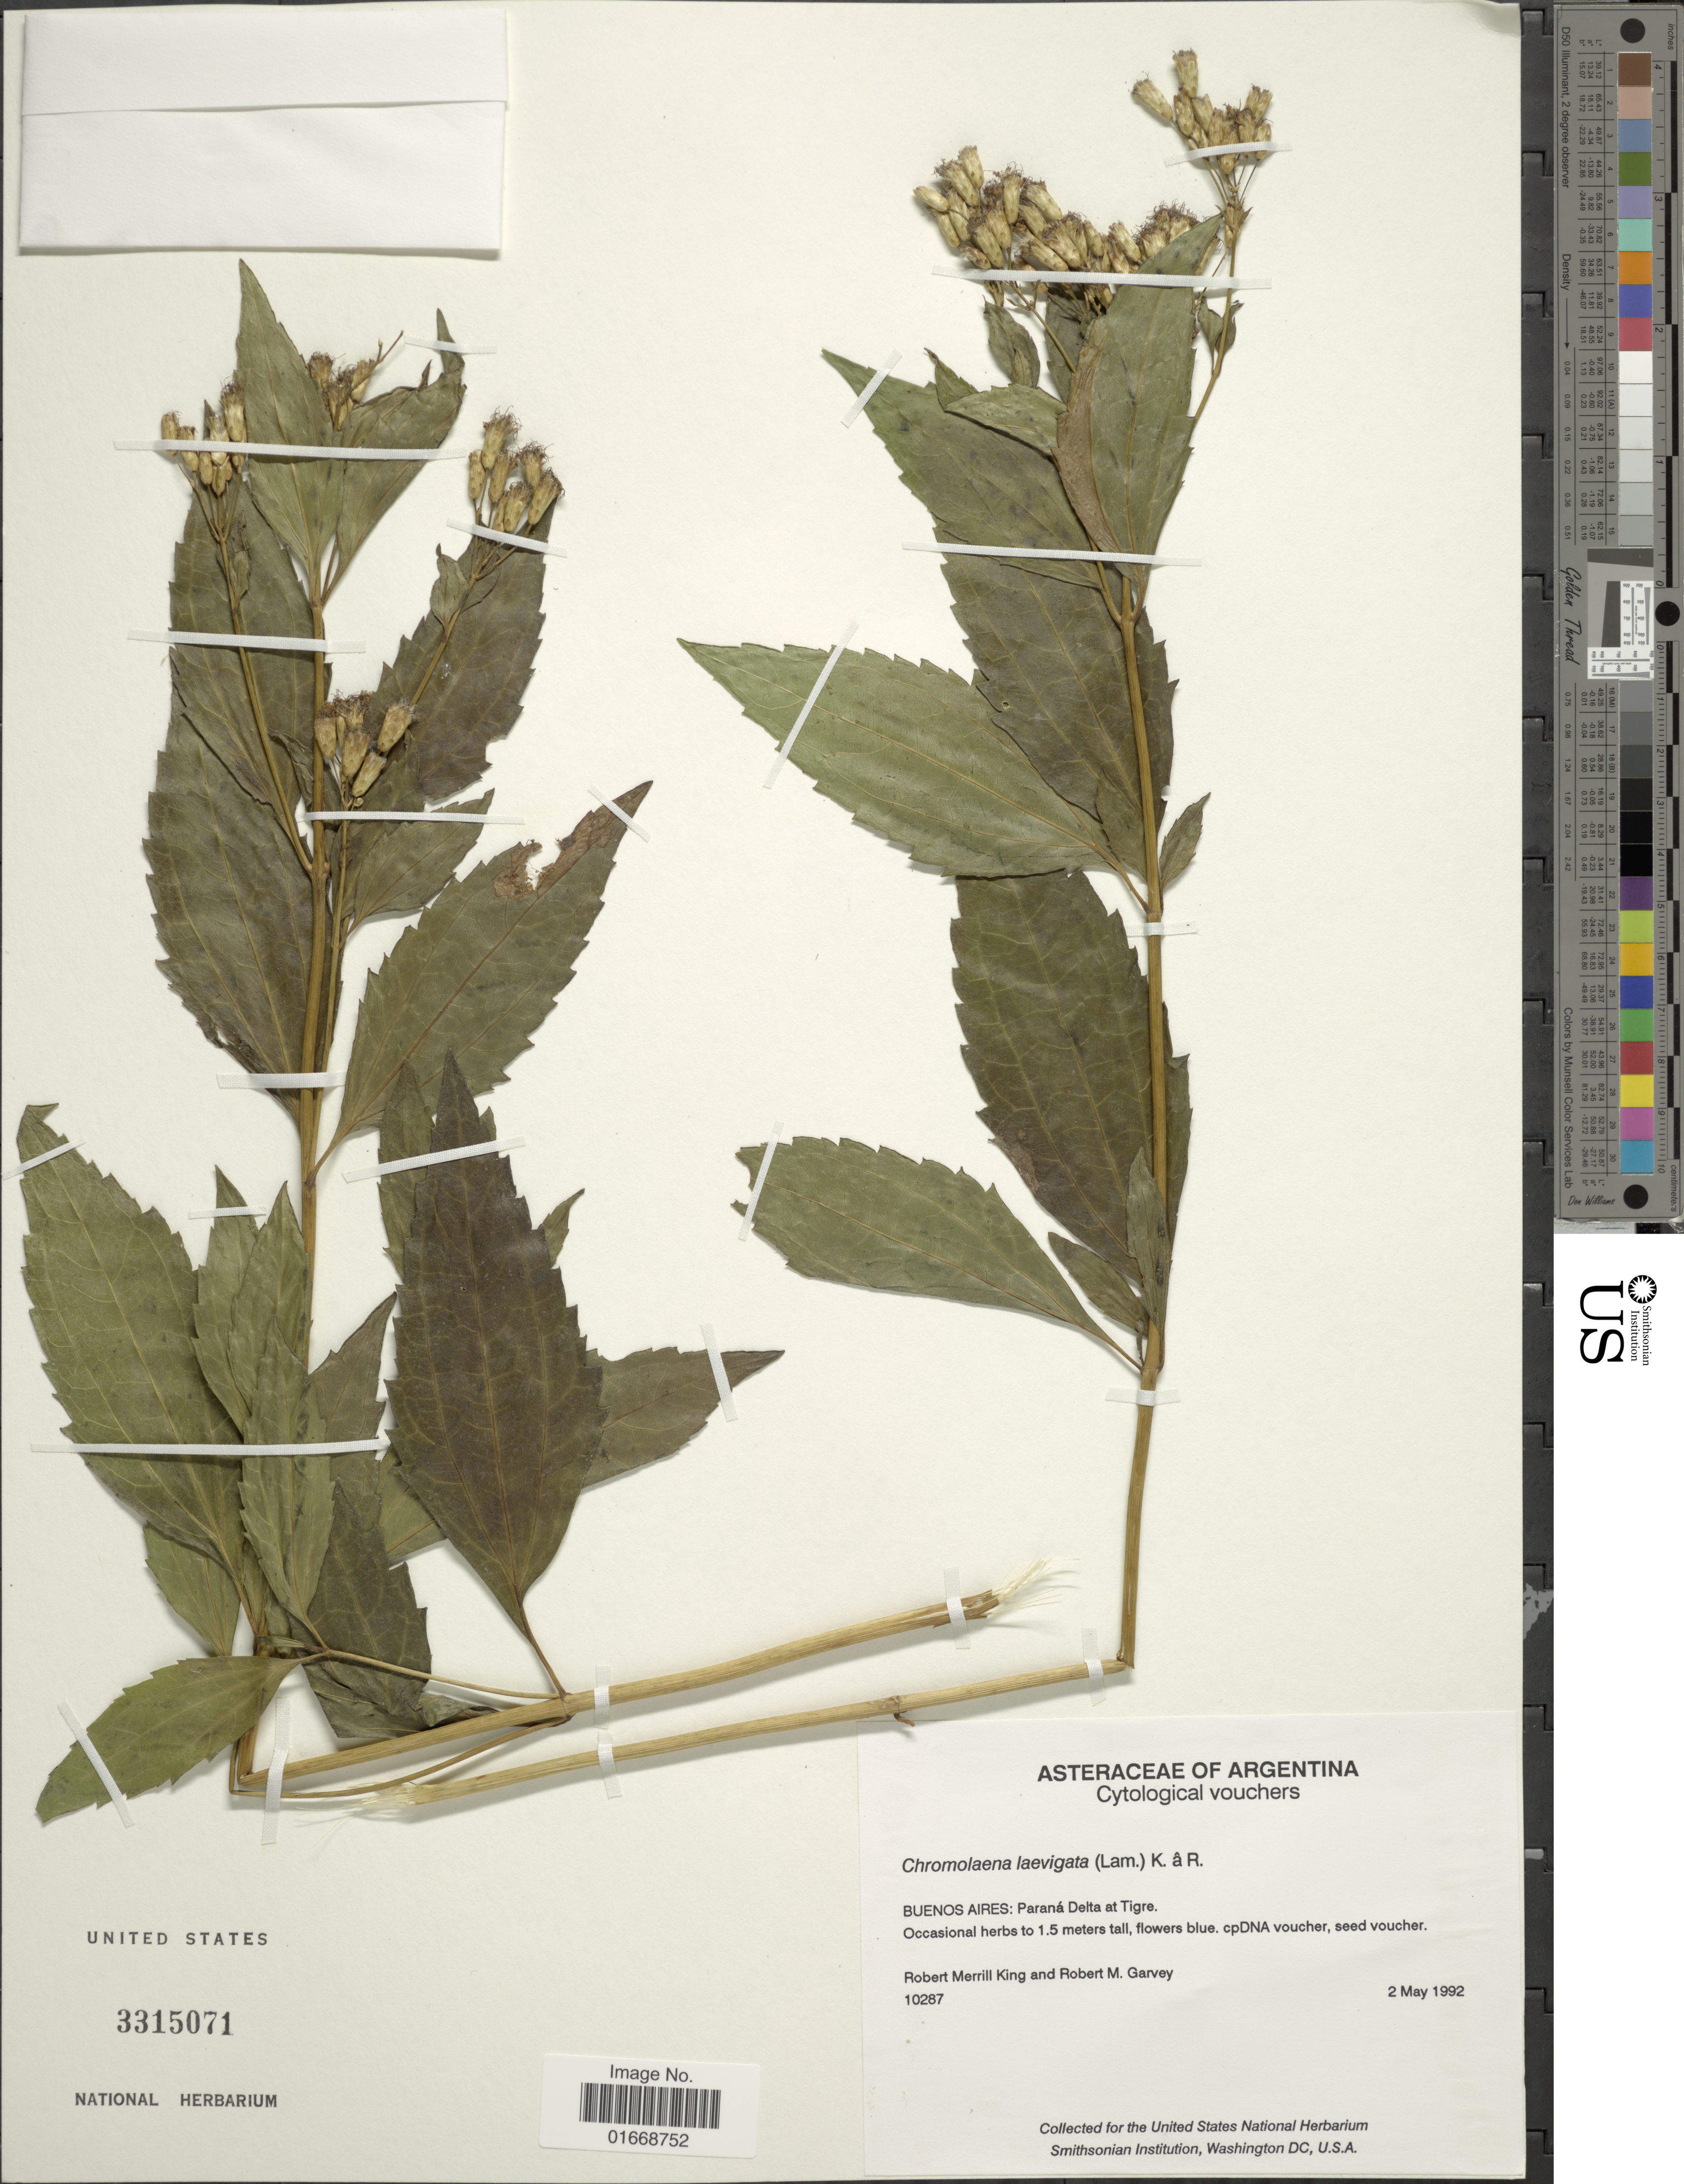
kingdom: Plantae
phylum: Tracheophyta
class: Magnoliopsida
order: Asterales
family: Asteraceae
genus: Chromolaena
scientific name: Chromolaena laevigatum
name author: Lam.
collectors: R. M. King & R. Garvey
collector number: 10287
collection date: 1992-05-02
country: Argentina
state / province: Buenos Aires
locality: Buenos Aires: Parana Delta at Tigre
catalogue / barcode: US 3315071